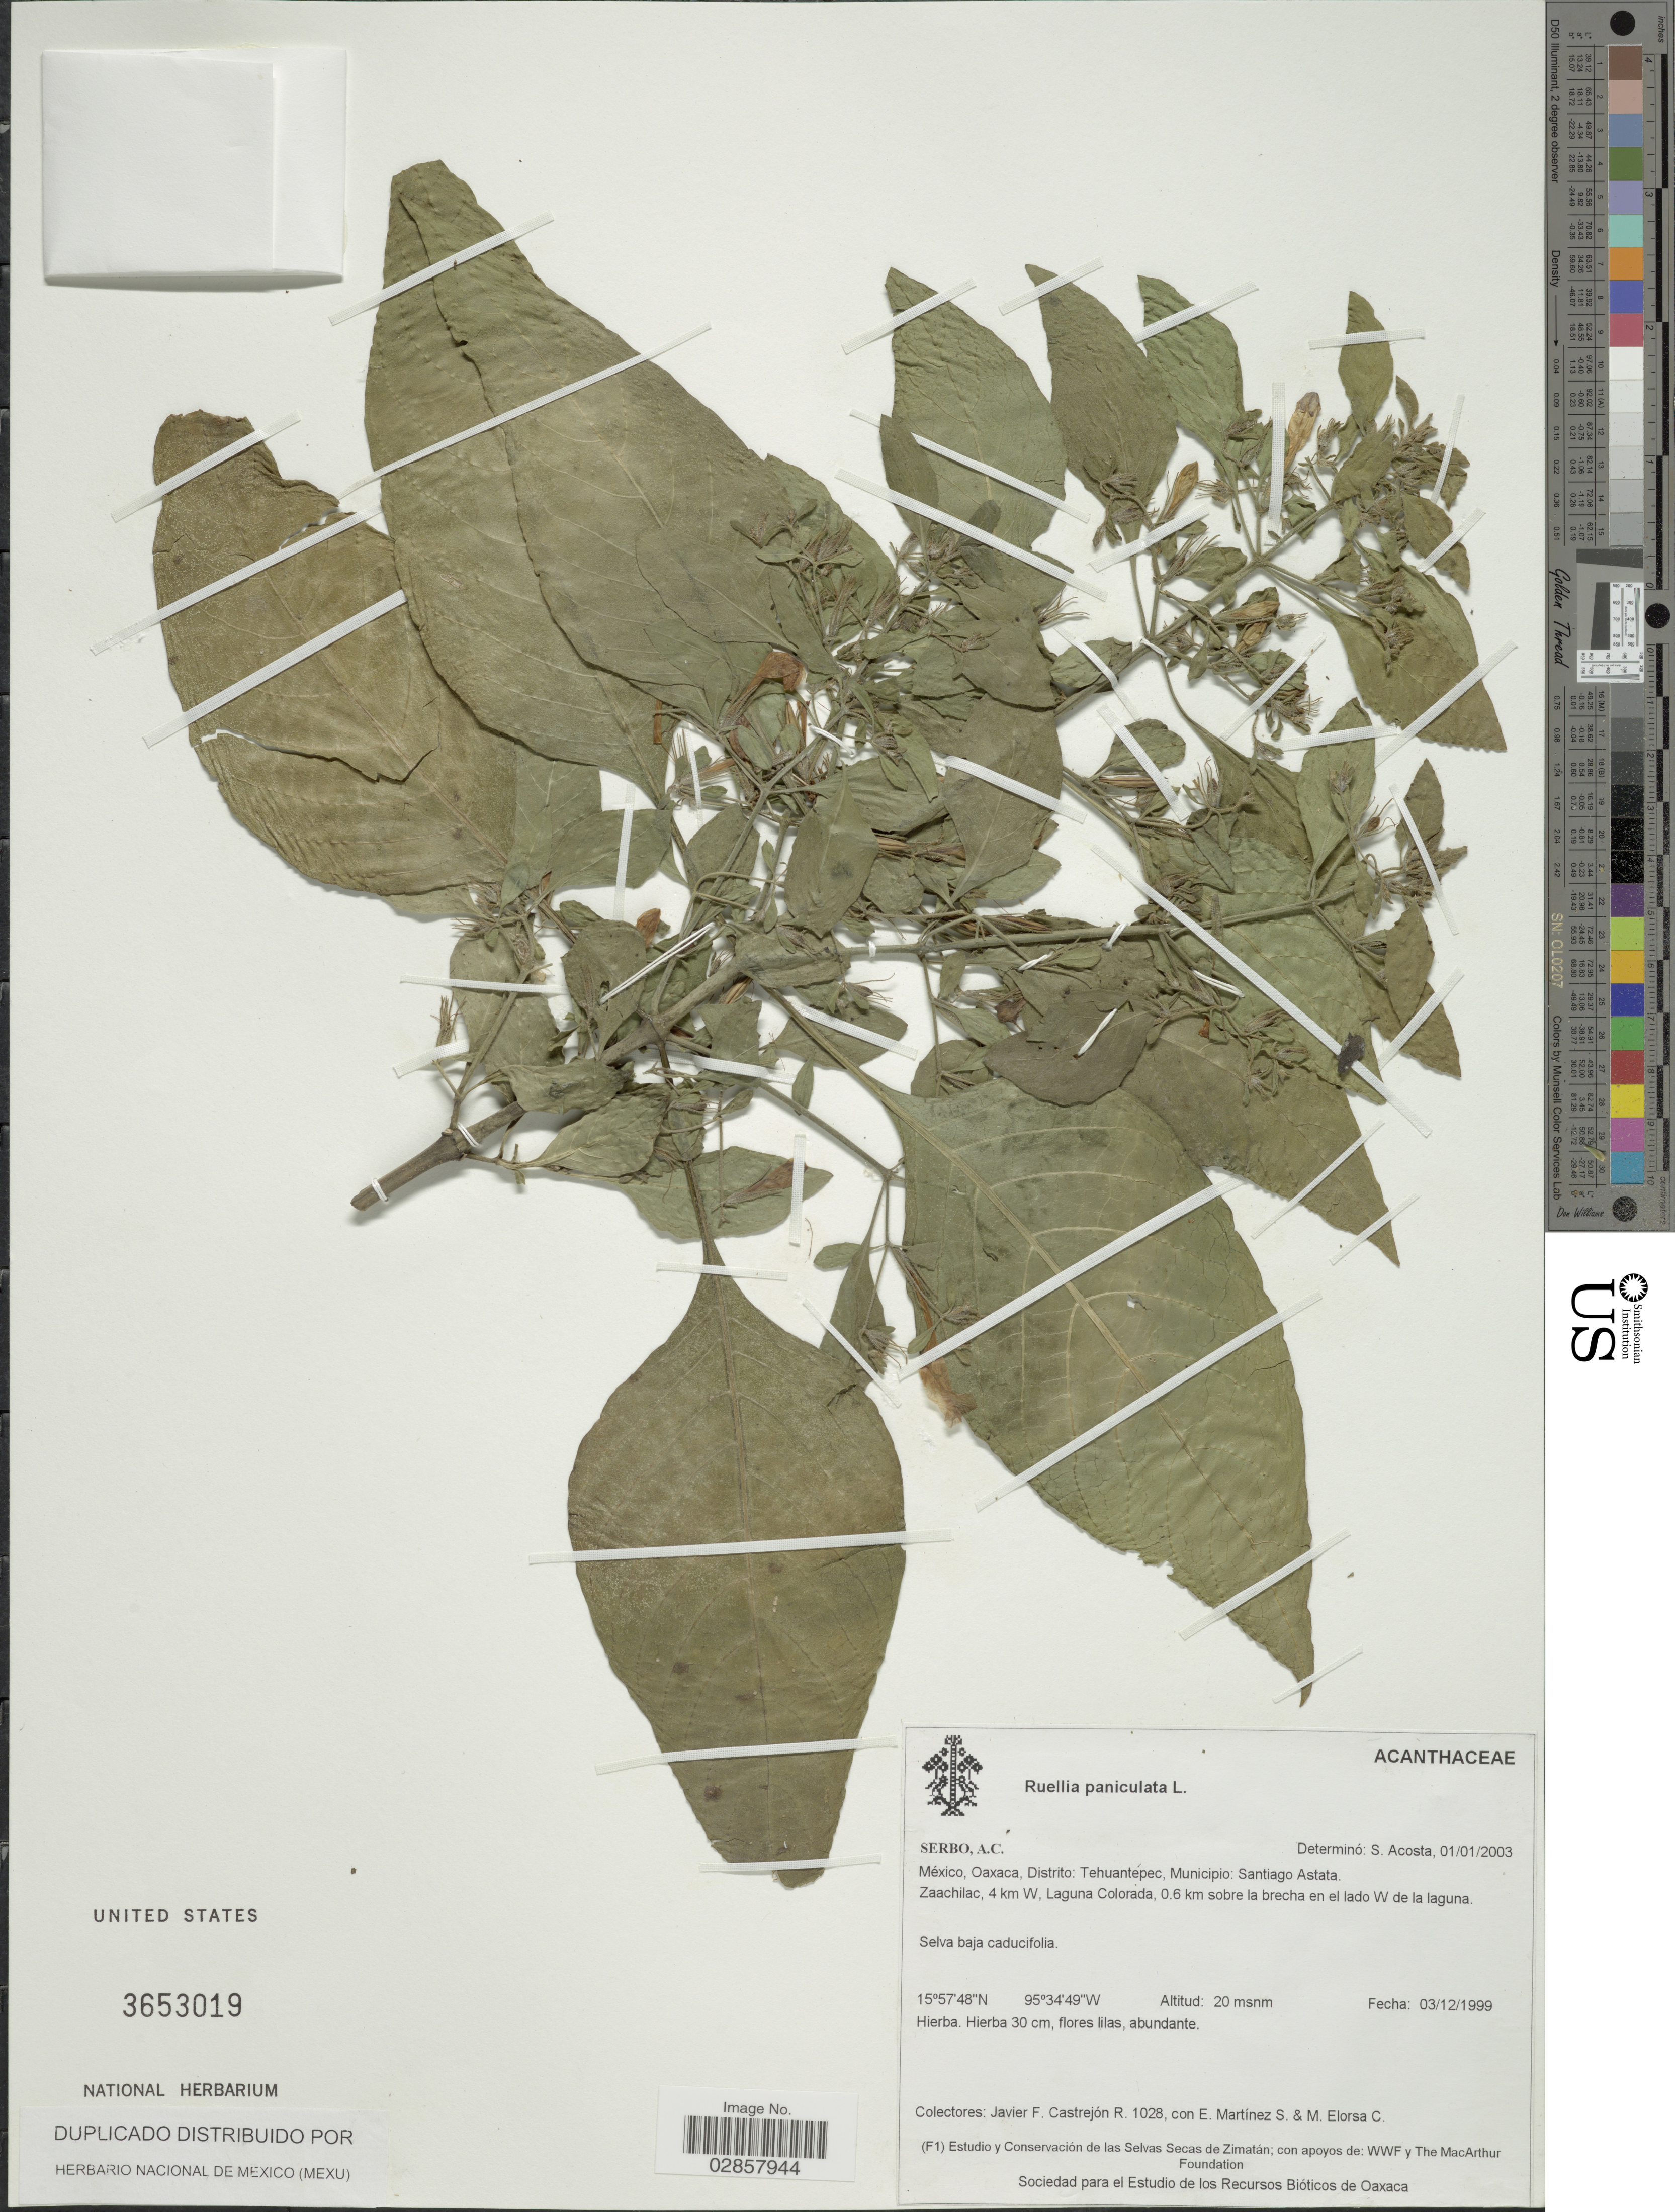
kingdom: Plantae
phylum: Tracheophyta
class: Magnoliopsida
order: Lamiales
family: Acanthaceae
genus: Ruellia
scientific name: Ruellia paniculata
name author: L.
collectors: J. Castrejón, E. M. Martínez S. & M. Elorsa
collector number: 1028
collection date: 1999-12-03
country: Mexico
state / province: Oaxaca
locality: Distrito: Tehuantépec, Municipio: Santiago Astata. Zaachilac, 4 km W, Laguna Colorado, 0.6 km sobre la brecha en el lado W de la laguna.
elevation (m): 20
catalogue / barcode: US 3653019